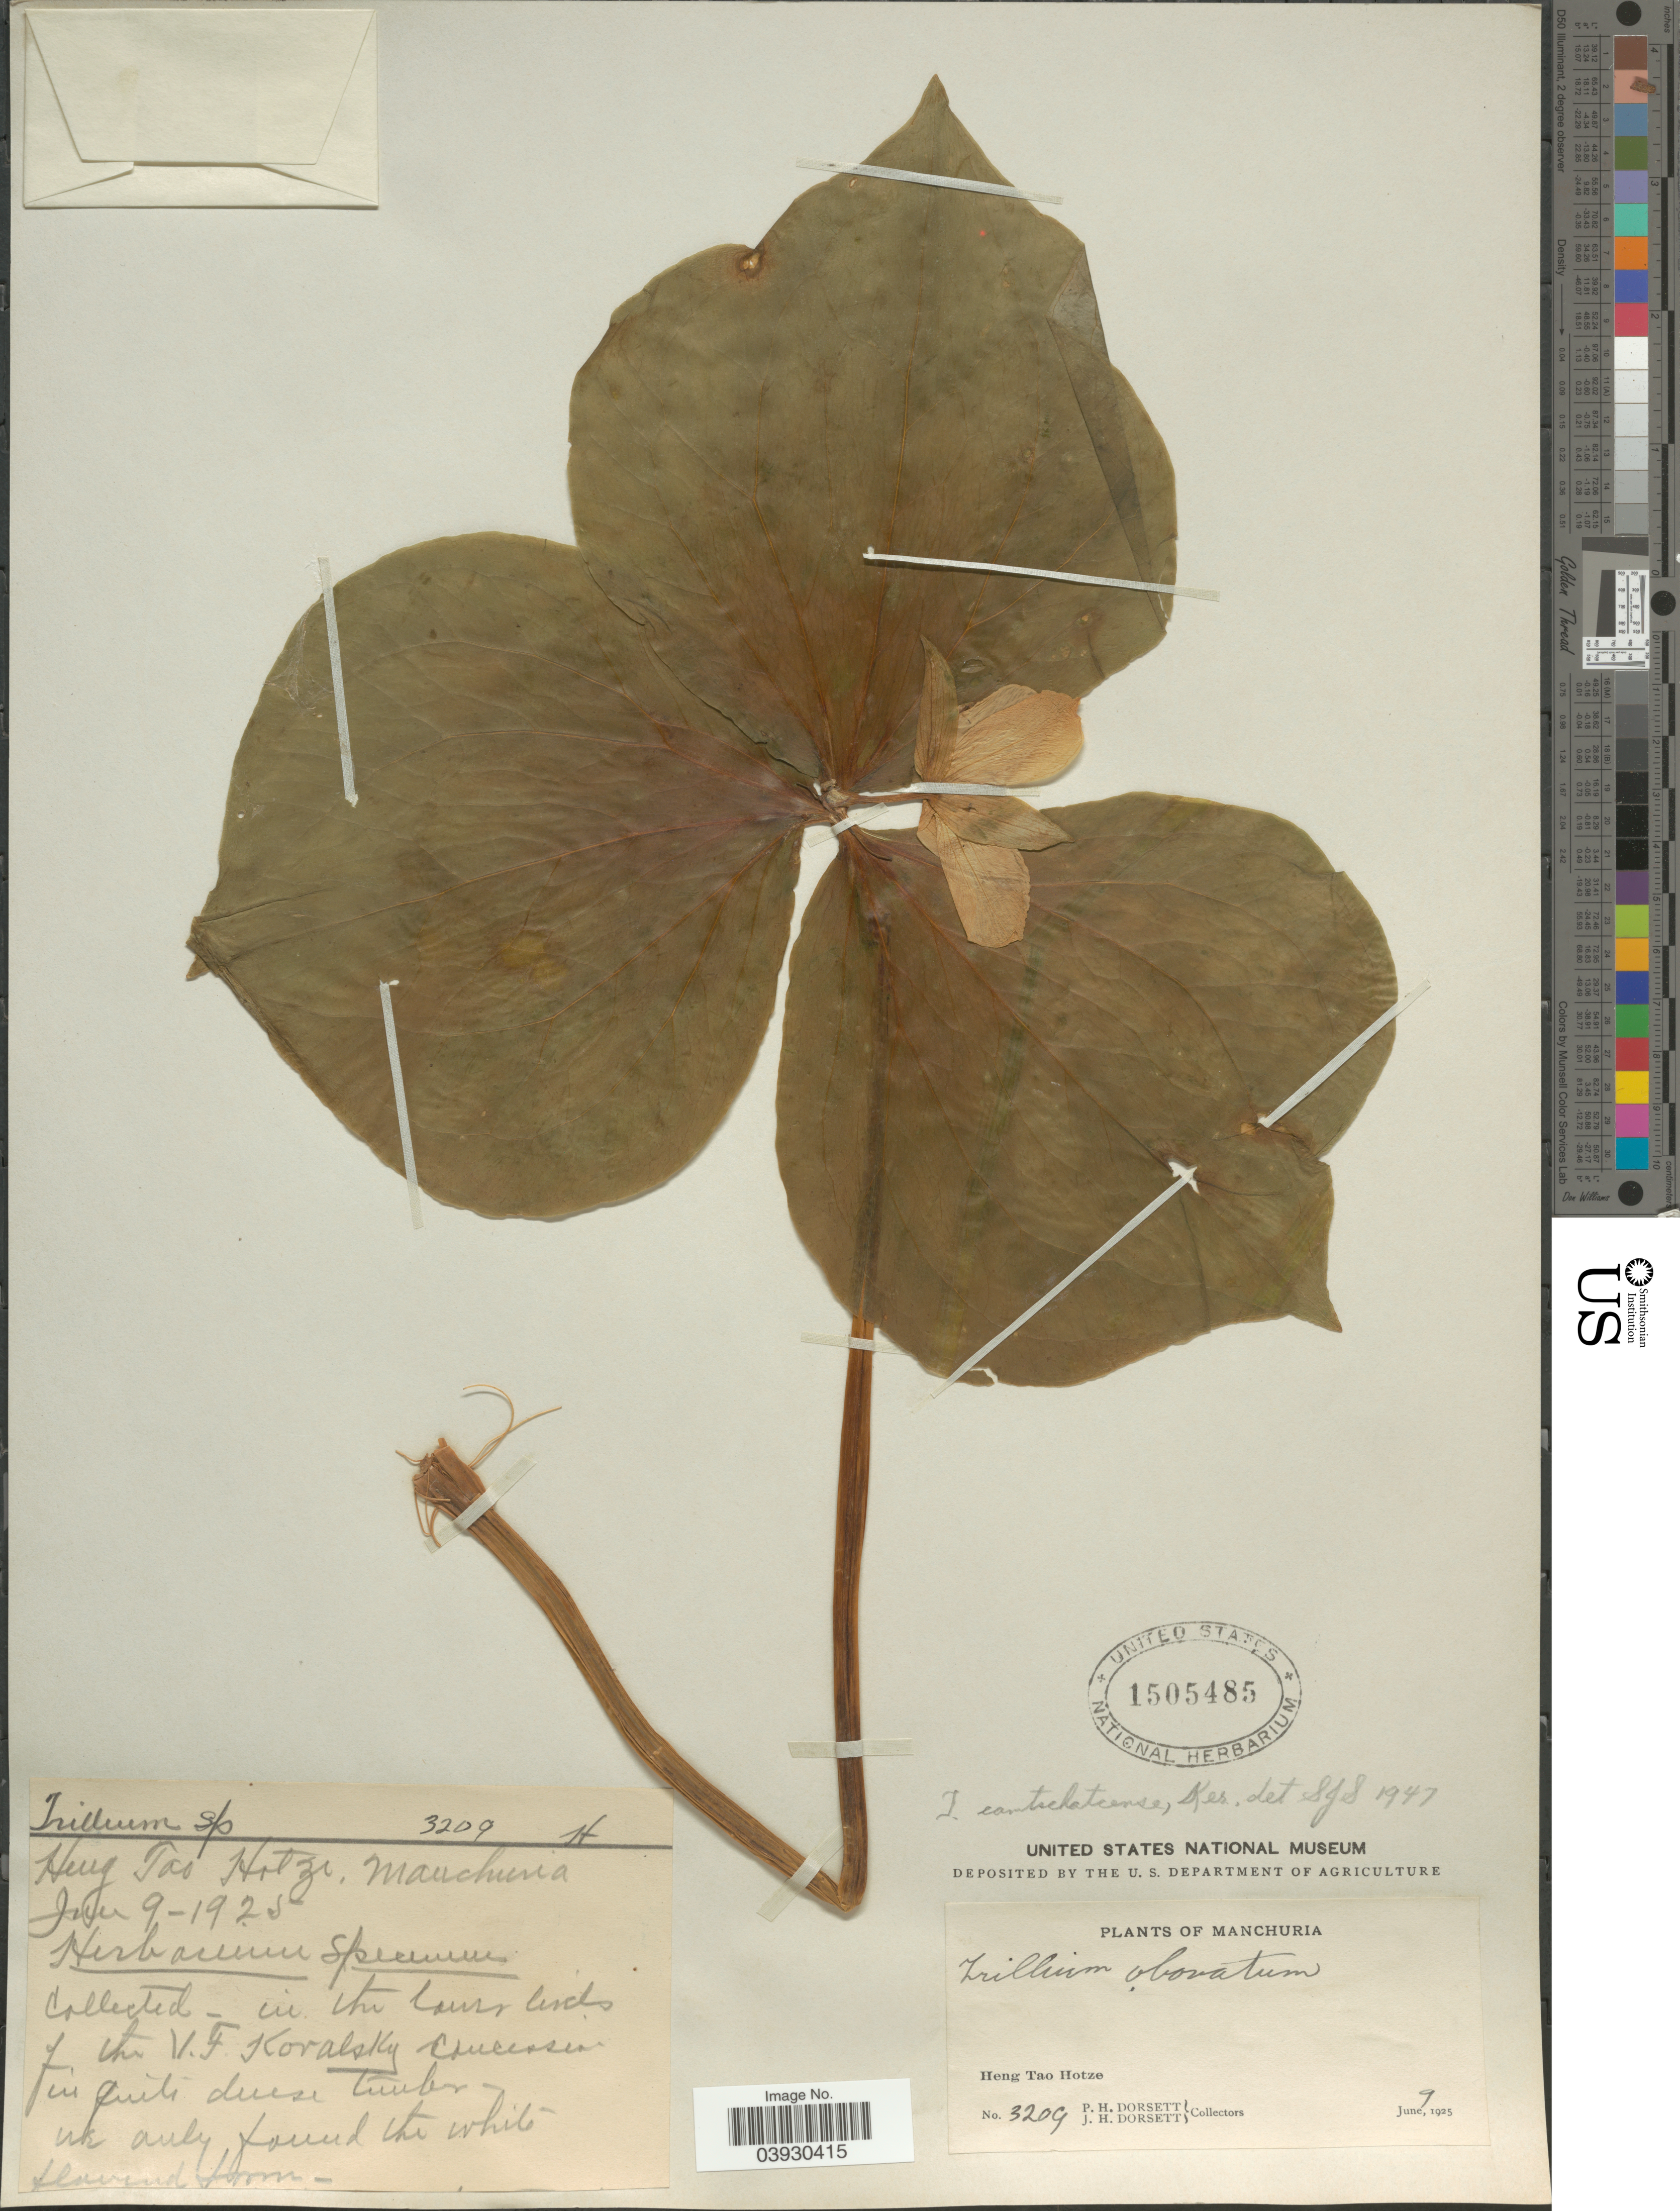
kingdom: Plantae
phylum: Tracheophyta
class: Liliopsida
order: Liliales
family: Melanthiaceae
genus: Trillium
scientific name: Trillium camschatcense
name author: Ker Gawl.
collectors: P. H. Dorsett & J. Dorsett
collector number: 3209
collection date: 1925-06-09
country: China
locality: Manchuria. Heng Tao Hotze. In the lawn lints of the V.F. Koralsky Caucasien.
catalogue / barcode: US 1505485